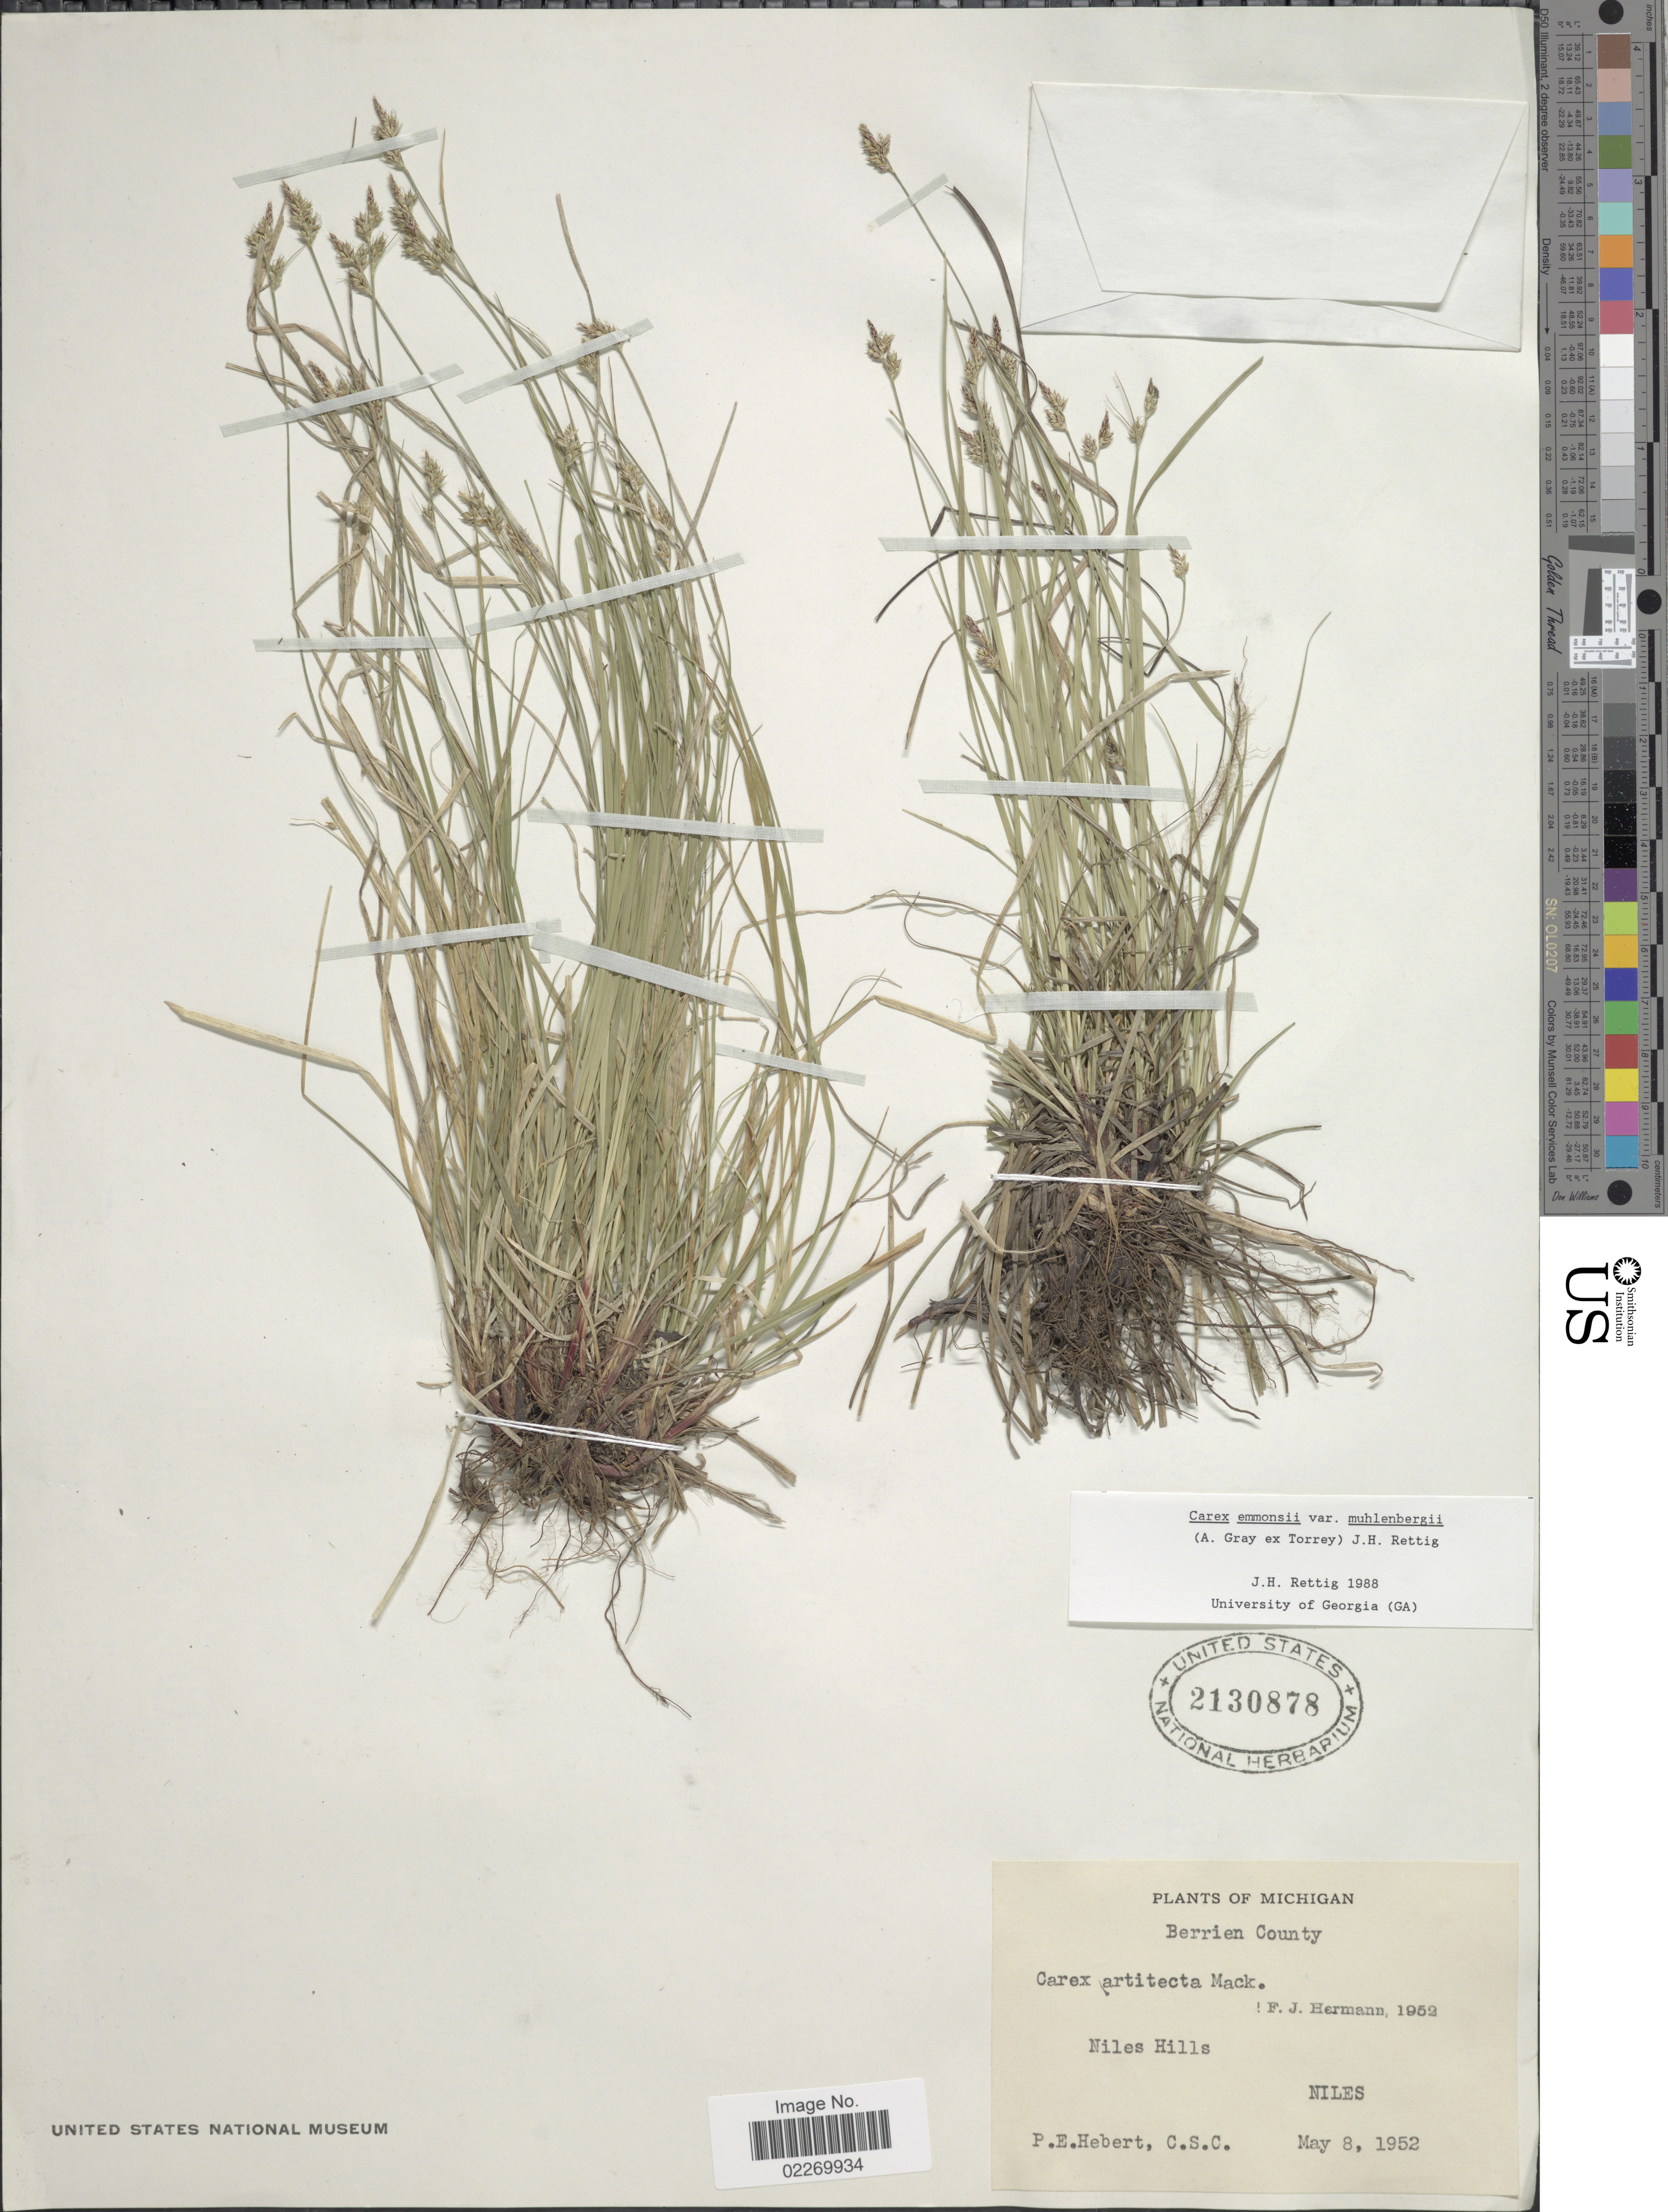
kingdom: Plantae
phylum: Tracheophyta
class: Liliopsida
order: Poales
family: Cyperaceae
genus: Carex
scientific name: Carex albicans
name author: Willd. ex Spreng.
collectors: P. Hebert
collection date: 1952-05-08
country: United States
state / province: Michigan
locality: Berrien County. Niles Hills, Niles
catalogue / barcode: US 2130878